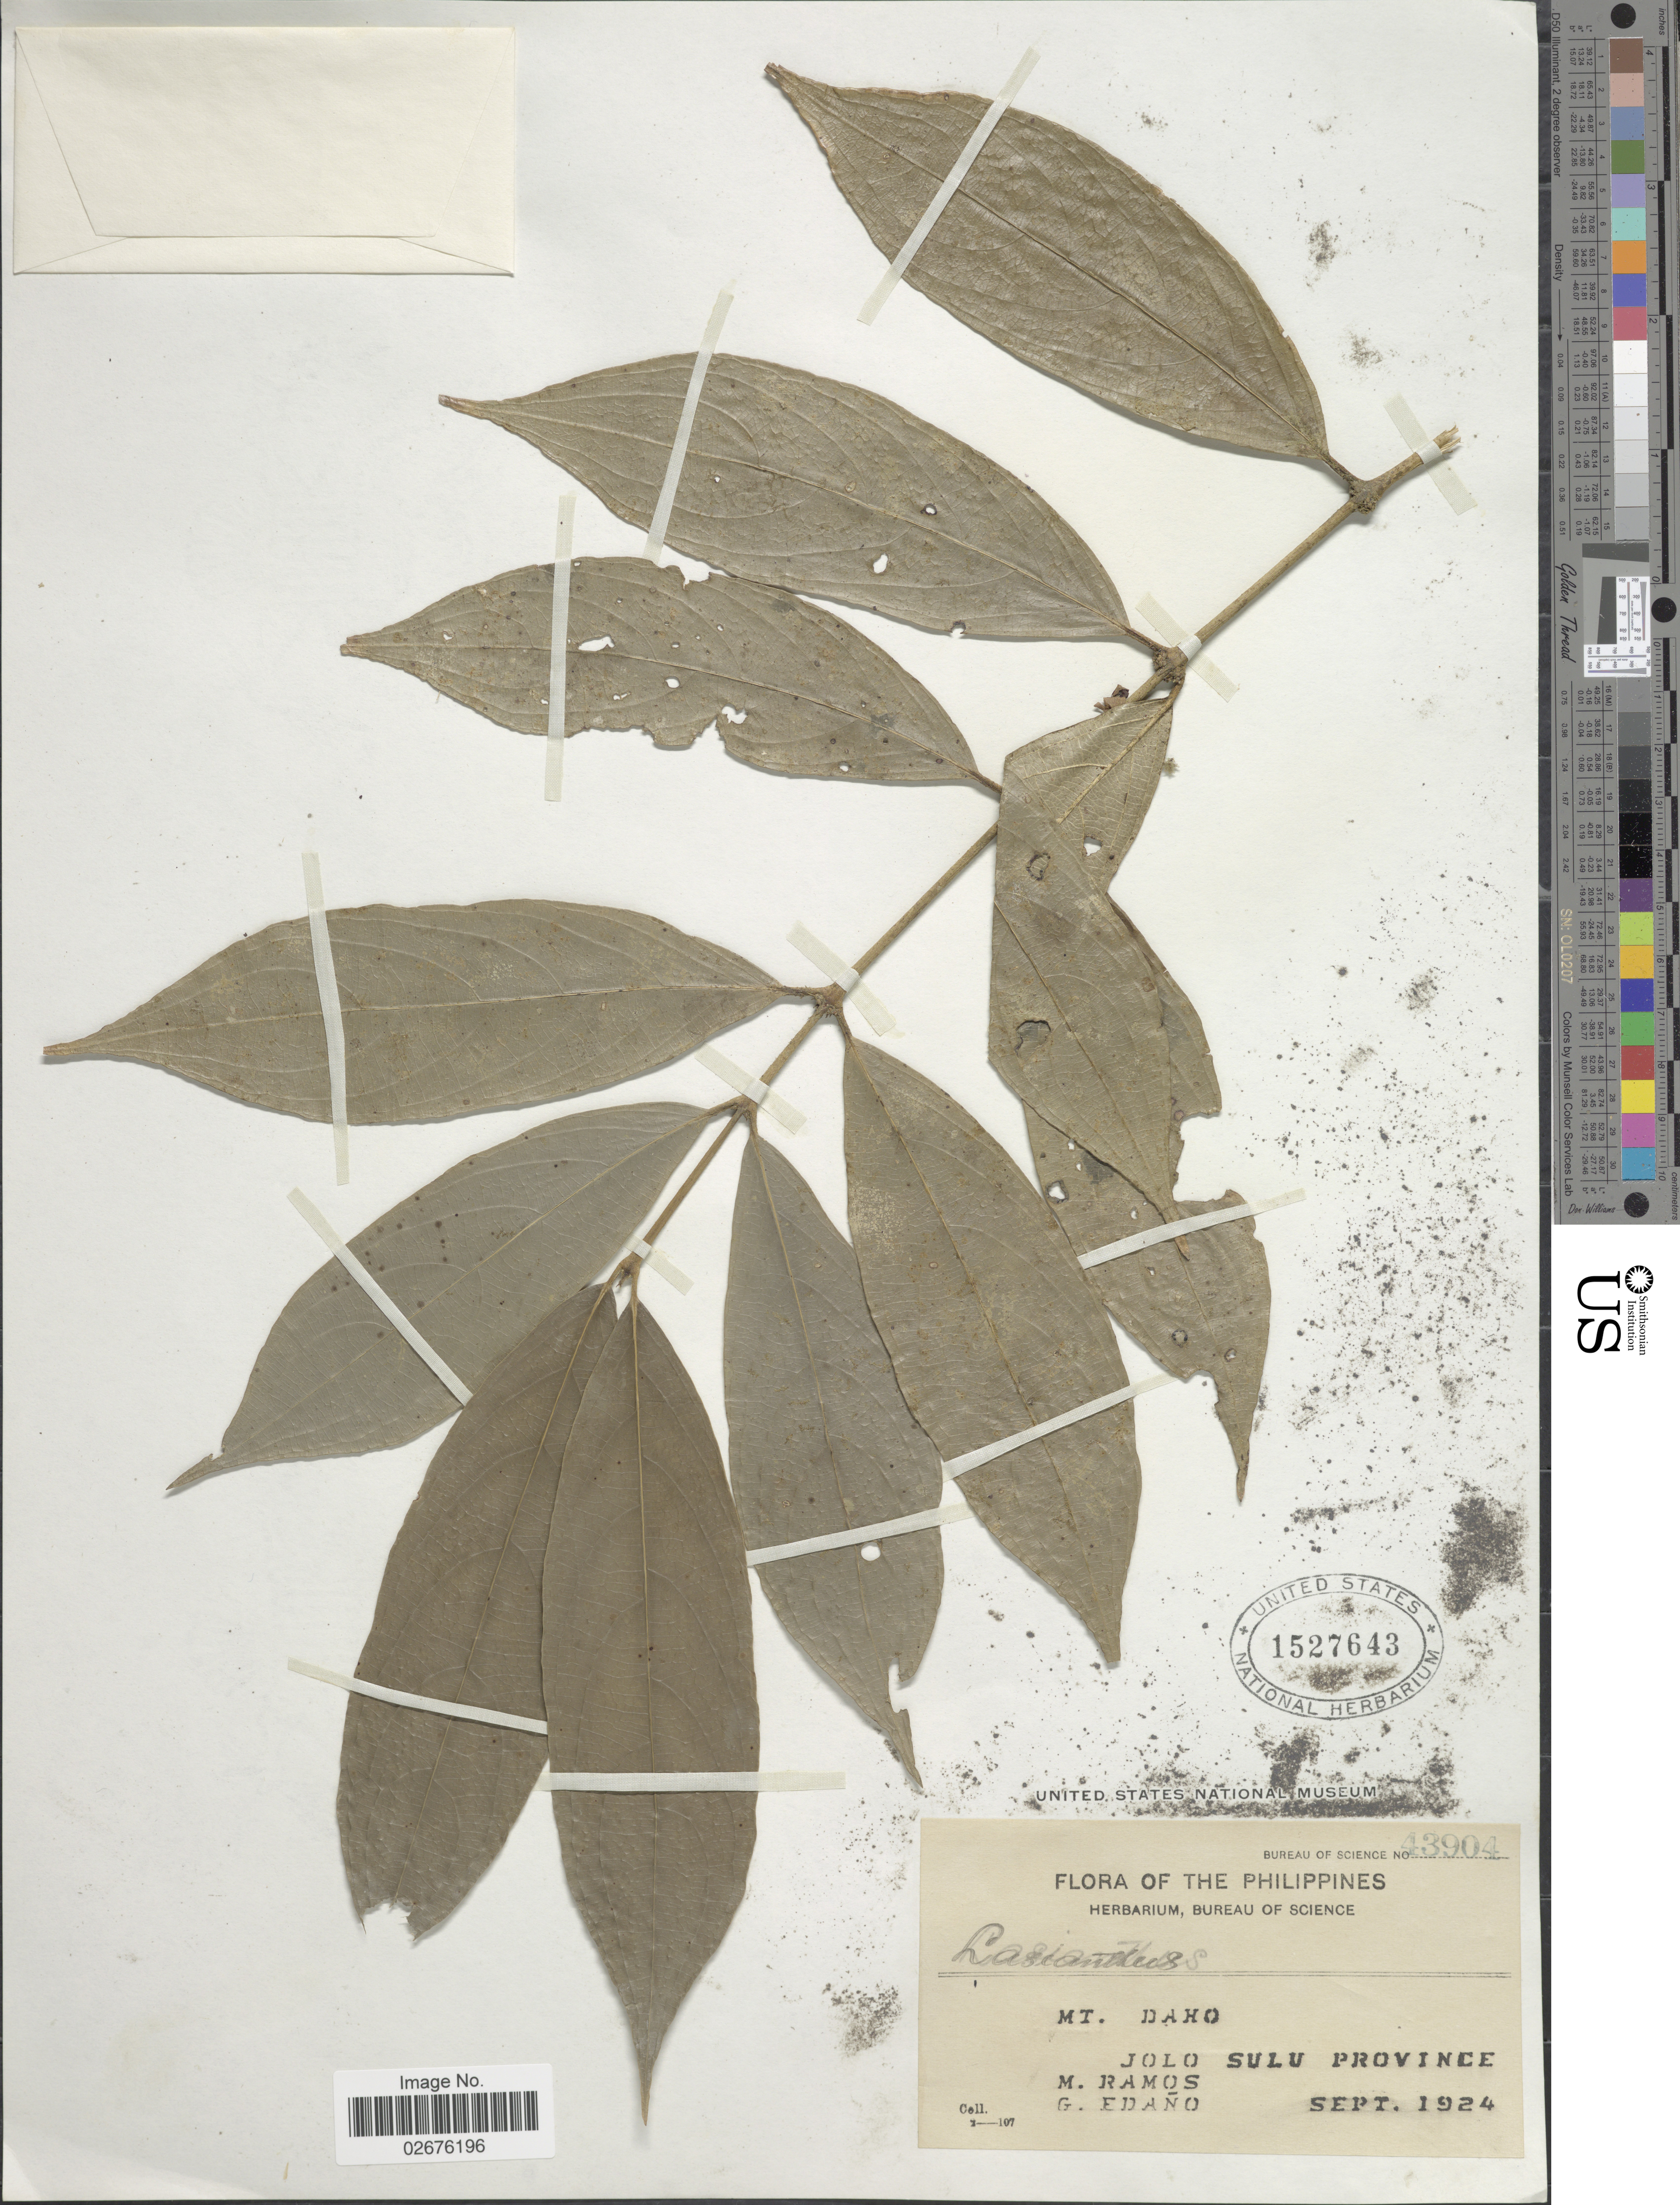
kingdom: Plantae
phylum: Tracheophyta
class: Magnoliopsida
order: Gentianales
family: Rubiaceae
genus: Lasianthus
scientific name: Lasianthus sp.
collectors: M. Ramos & G. Edaño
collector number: Bureau of Science 43904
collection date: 1924-09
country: Philippines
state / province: Muslim Mindanao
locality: Mt. Daho, Jolo, Sulu Province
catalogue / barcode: US 1527643